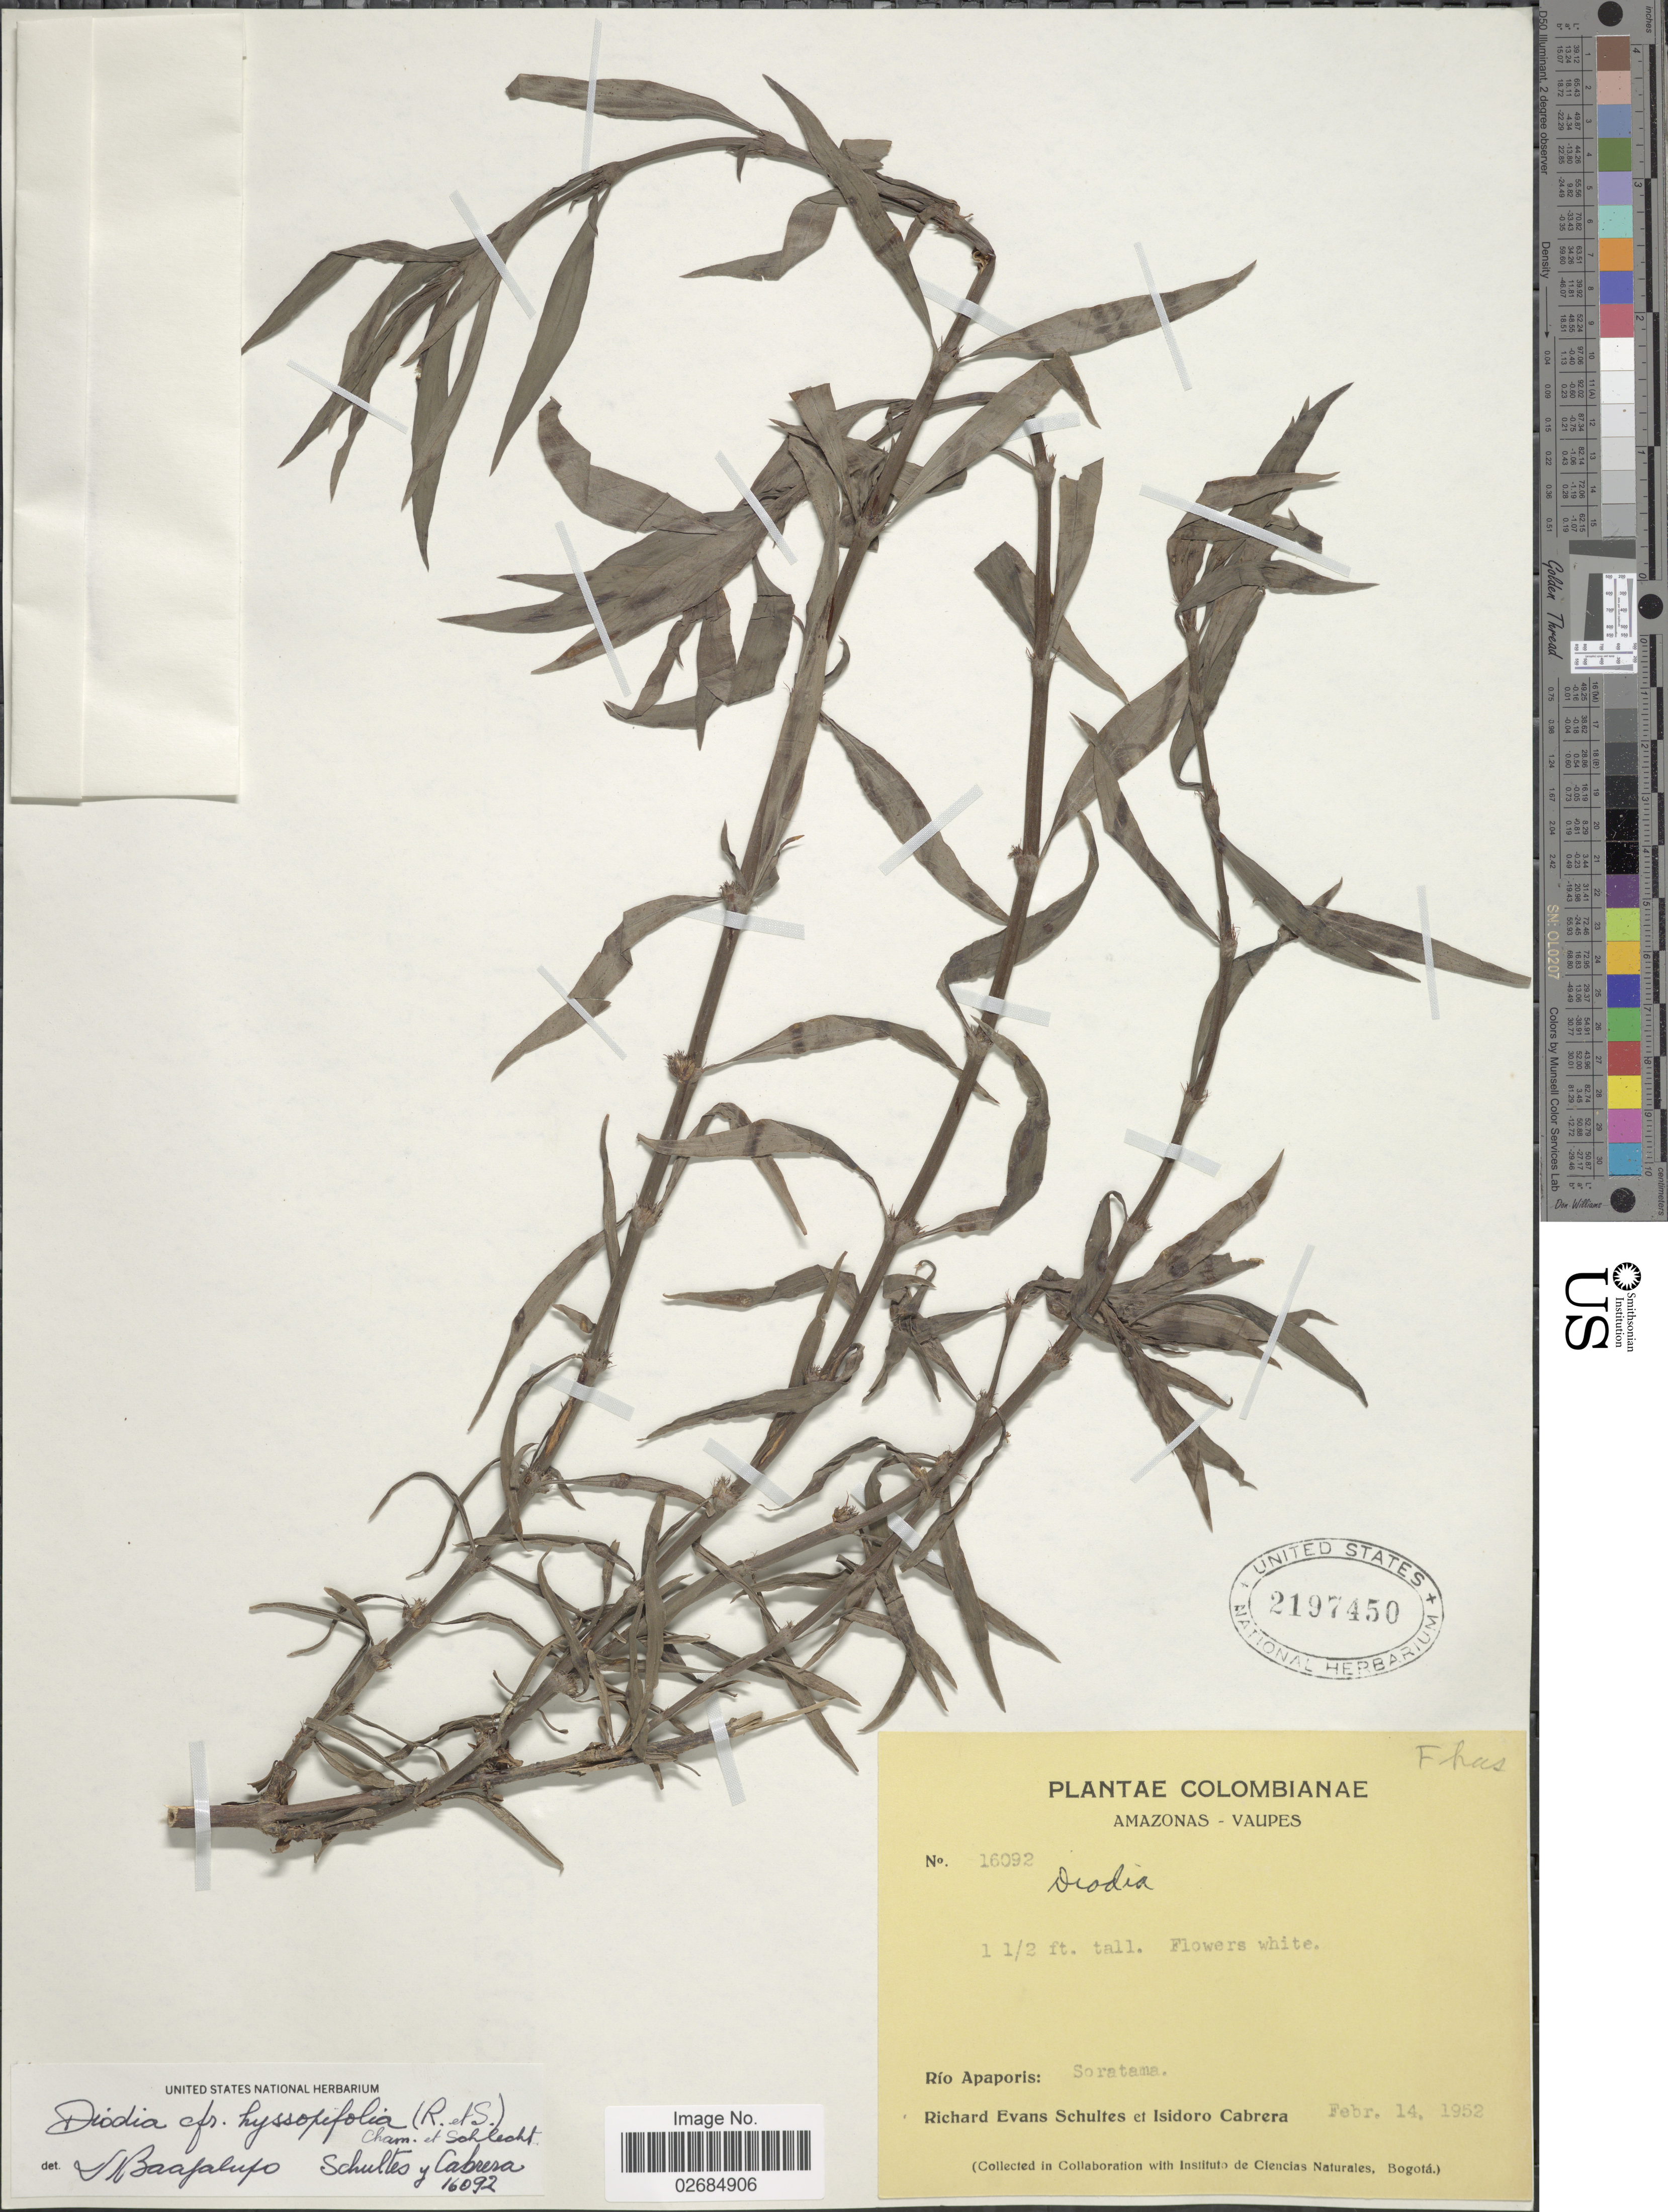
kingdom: Plantae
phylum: Tracheophyta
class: Magnoliopsida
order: Gentianales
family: Rubiaceae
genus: Diodia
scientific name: Diodia hyssopifolia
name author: (Willd. ex Roem. & Schult.) Cham. & Schltdl.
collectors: R. E. Schultes & I. Cabrera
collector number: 16092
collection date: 1952-02-14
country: Colombia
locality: Amazonas-Vaupes. Río Apaporis: Soratama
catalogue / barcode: US 2197450